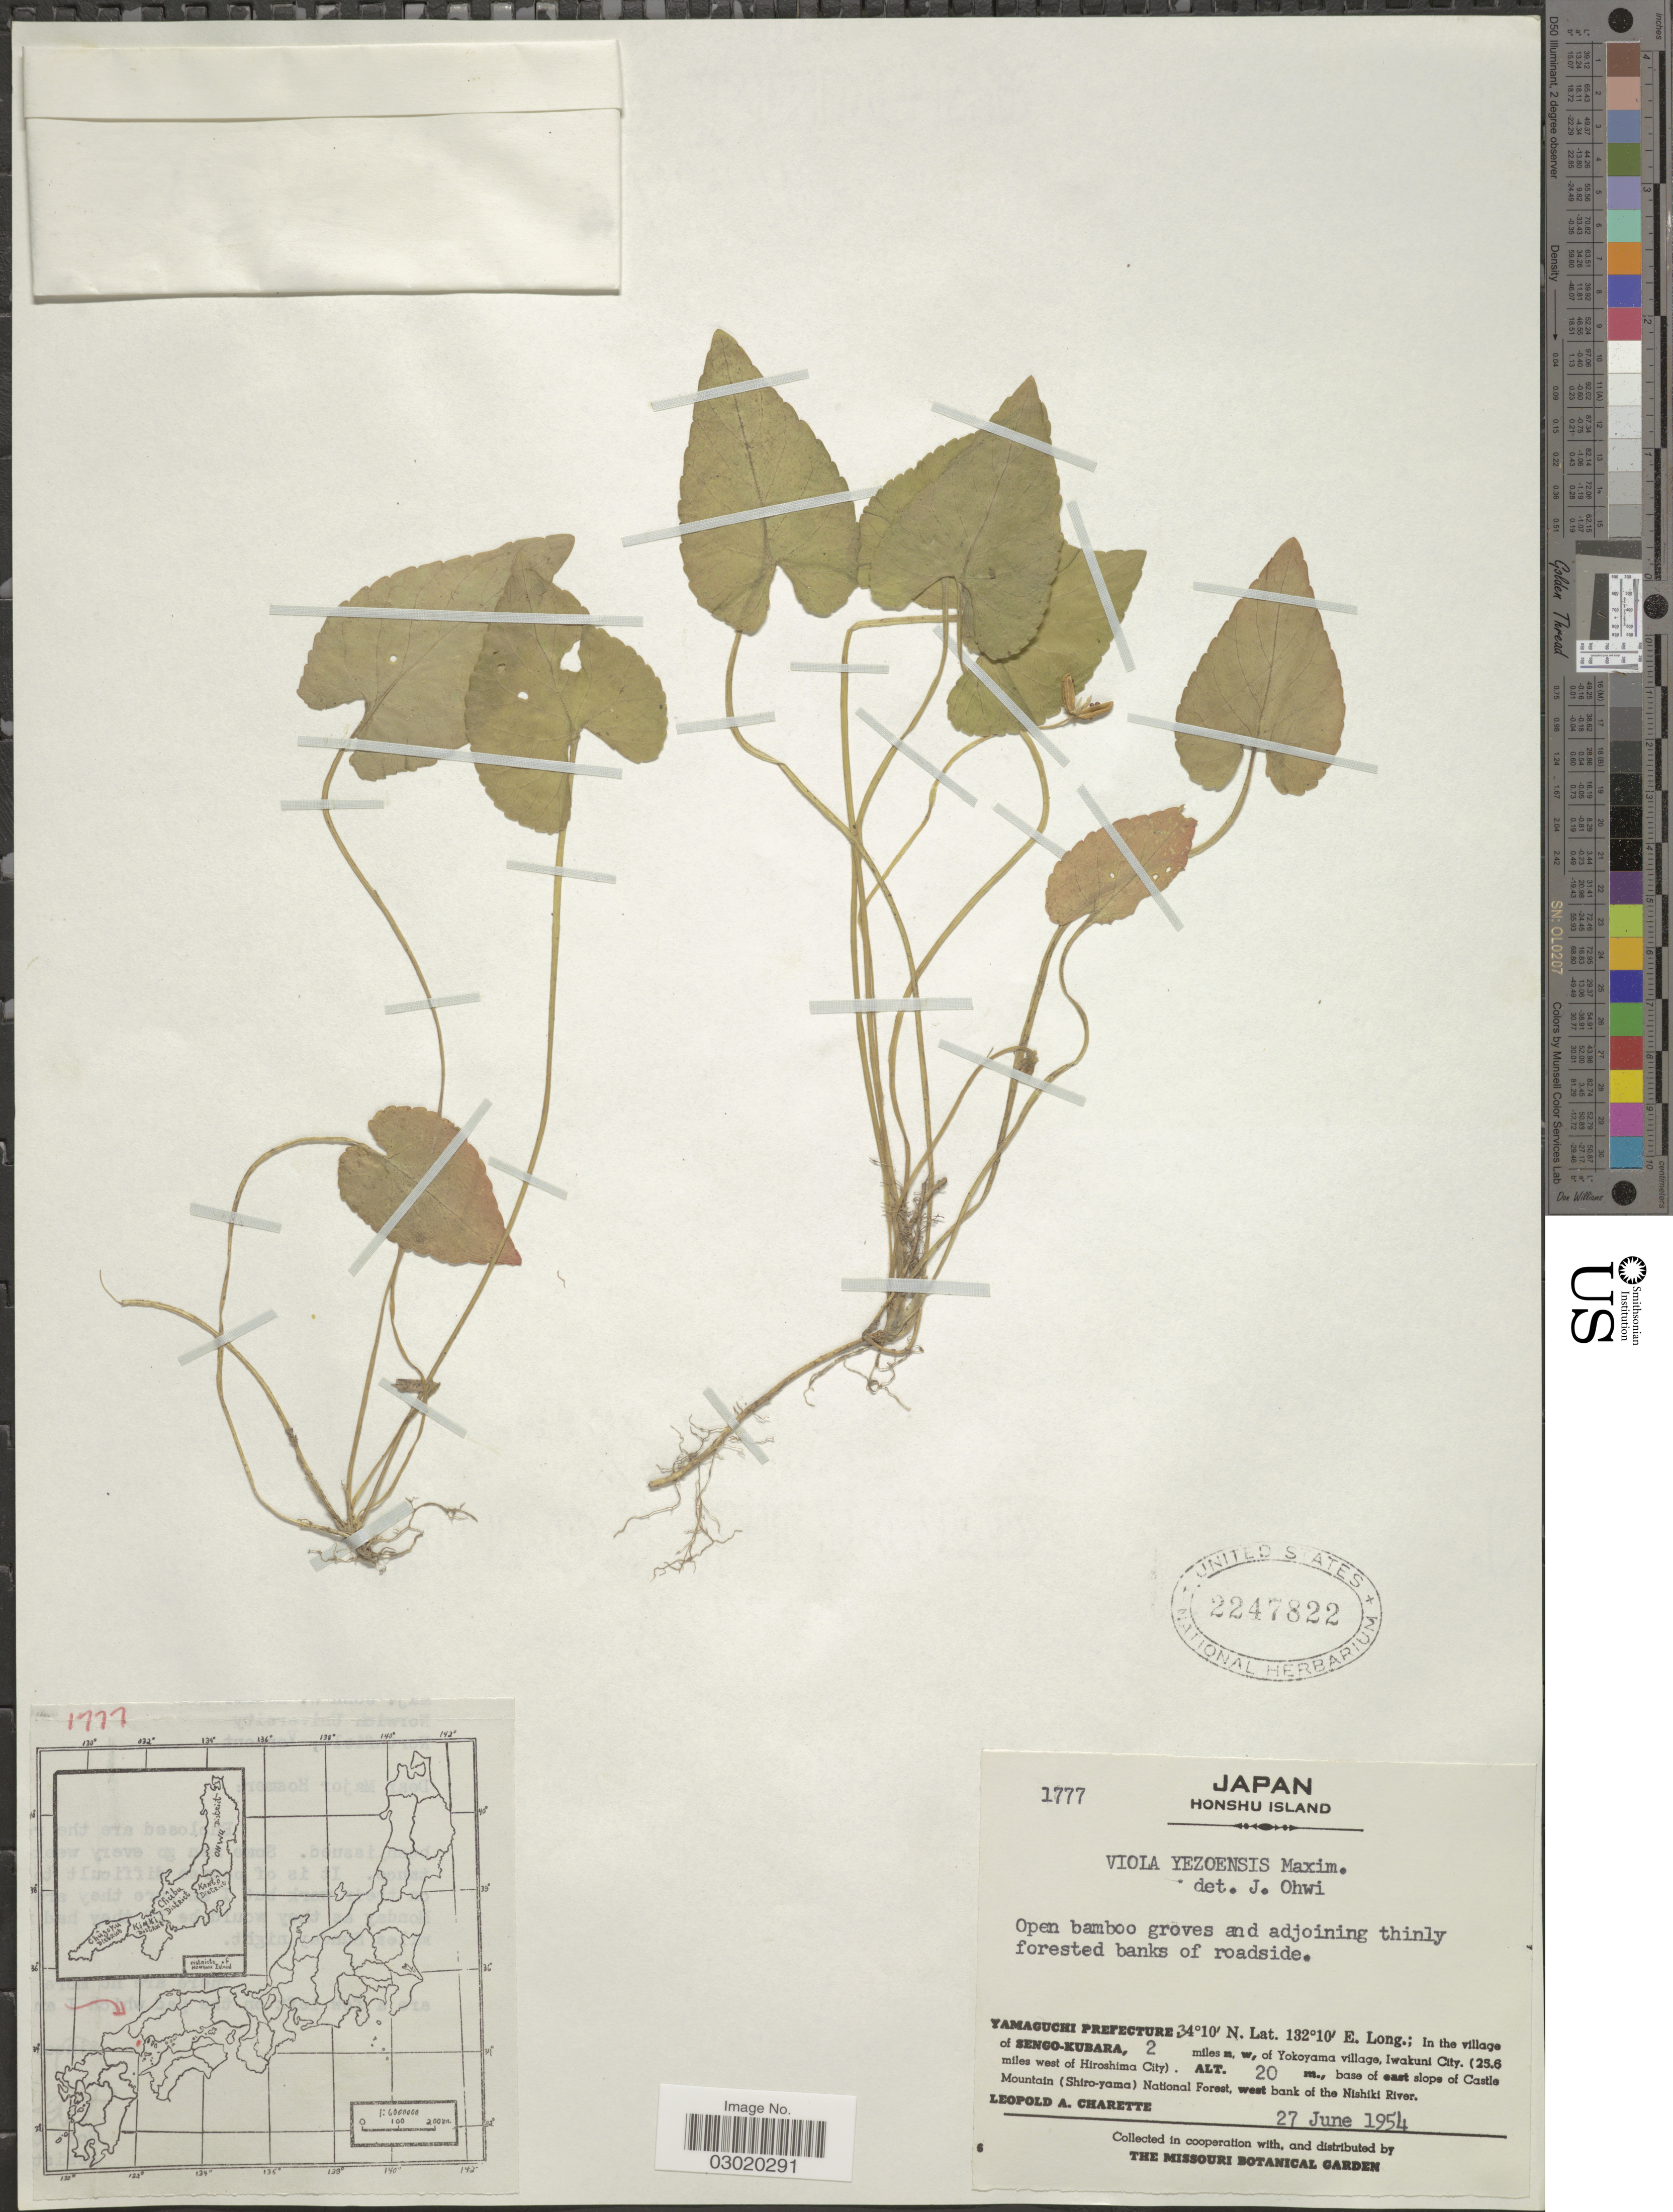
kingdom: Plantae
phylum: Tracheophyta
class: Magnoliopsida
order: Malpighiales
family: Violaceae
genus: Viola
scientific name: Viola yezoensis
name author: Maxim.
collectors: L. A. Charette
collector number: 1777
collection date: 1954-06-27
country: Japan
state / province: Yamaguti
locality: Honshu Island. Yamaguchi Prefecture: In the village of Sengo-Kubara, 2 miles n. w, of Yokoyama village, Iwakuni City. (25.6 miles west of Hiroshima City), base at east slope of Castle Mountain (Shiro-yama) National Forest, west bank of the Nishiki River.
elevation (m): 20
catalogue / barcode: US 2247822